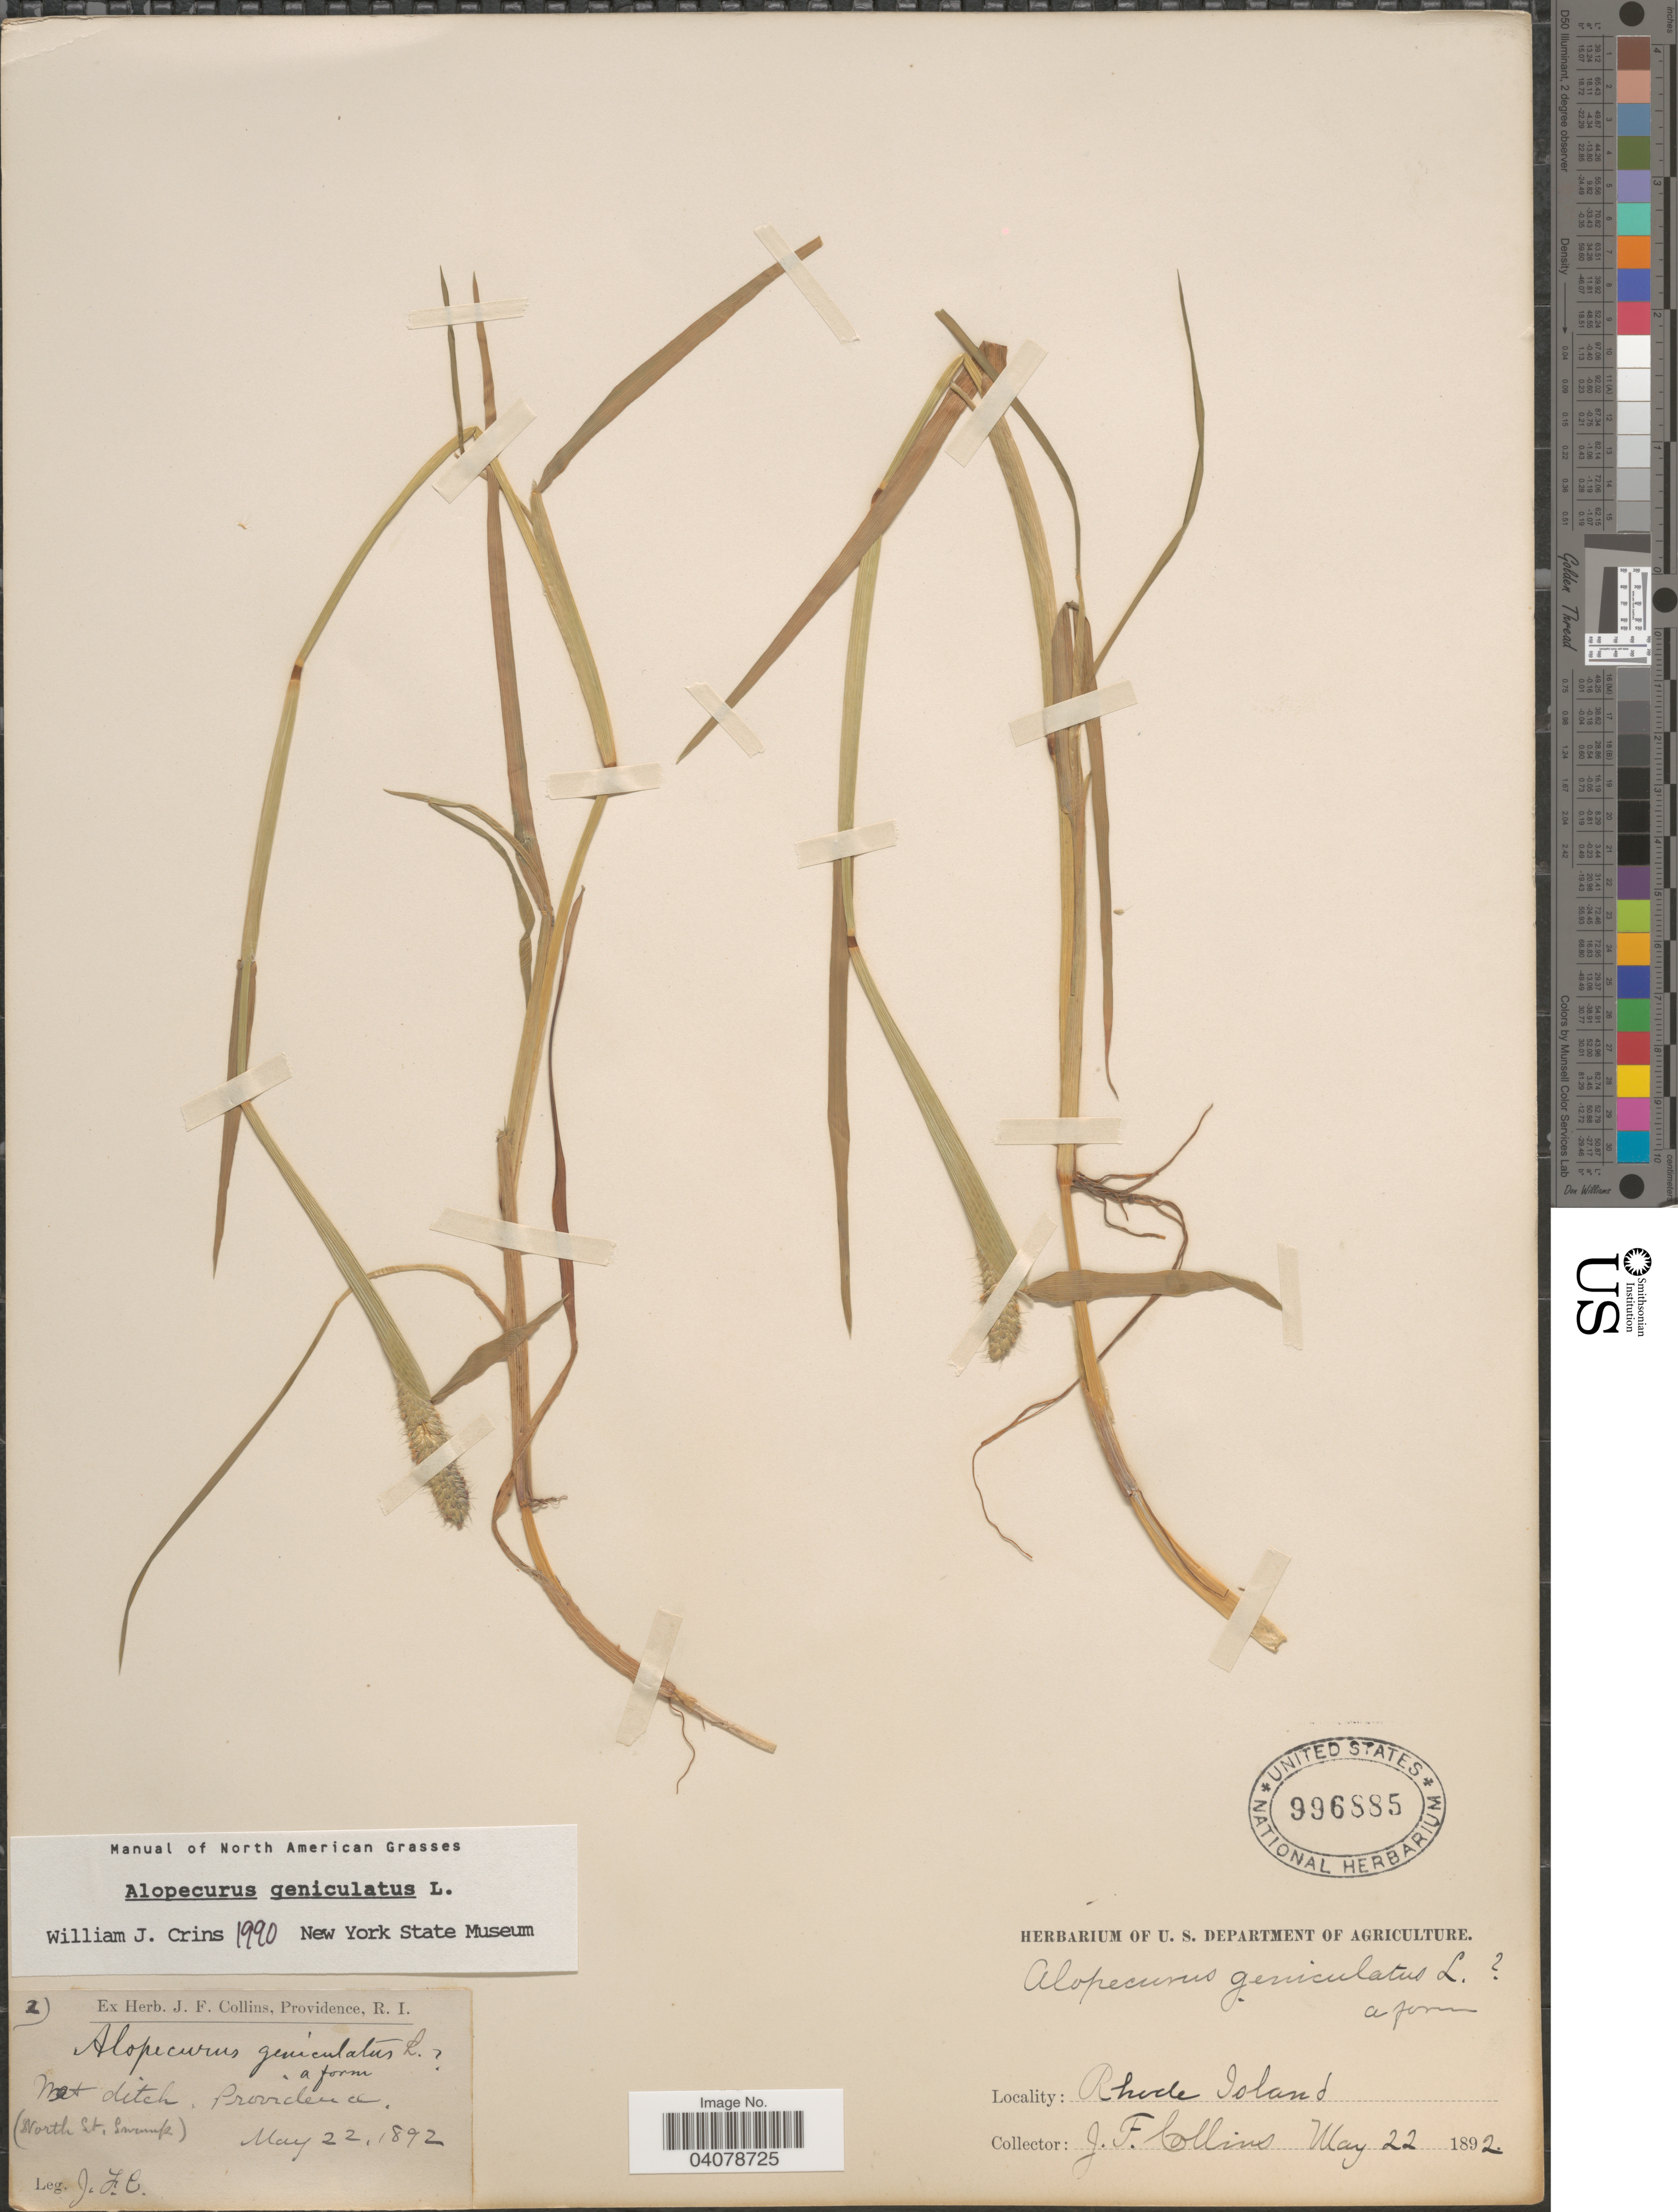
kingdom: Plantae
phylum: Tracheophyta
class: Liliopsida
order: Poales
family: Poaceae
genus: Alopecurus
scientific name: Alopecurus geniculatus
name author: L.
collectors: J. Collins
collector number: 2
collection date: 1892-05-22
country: United States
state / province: Rhode Island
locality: Wet ditch, Providence. (North St. Swamp).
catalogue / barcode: US 996885